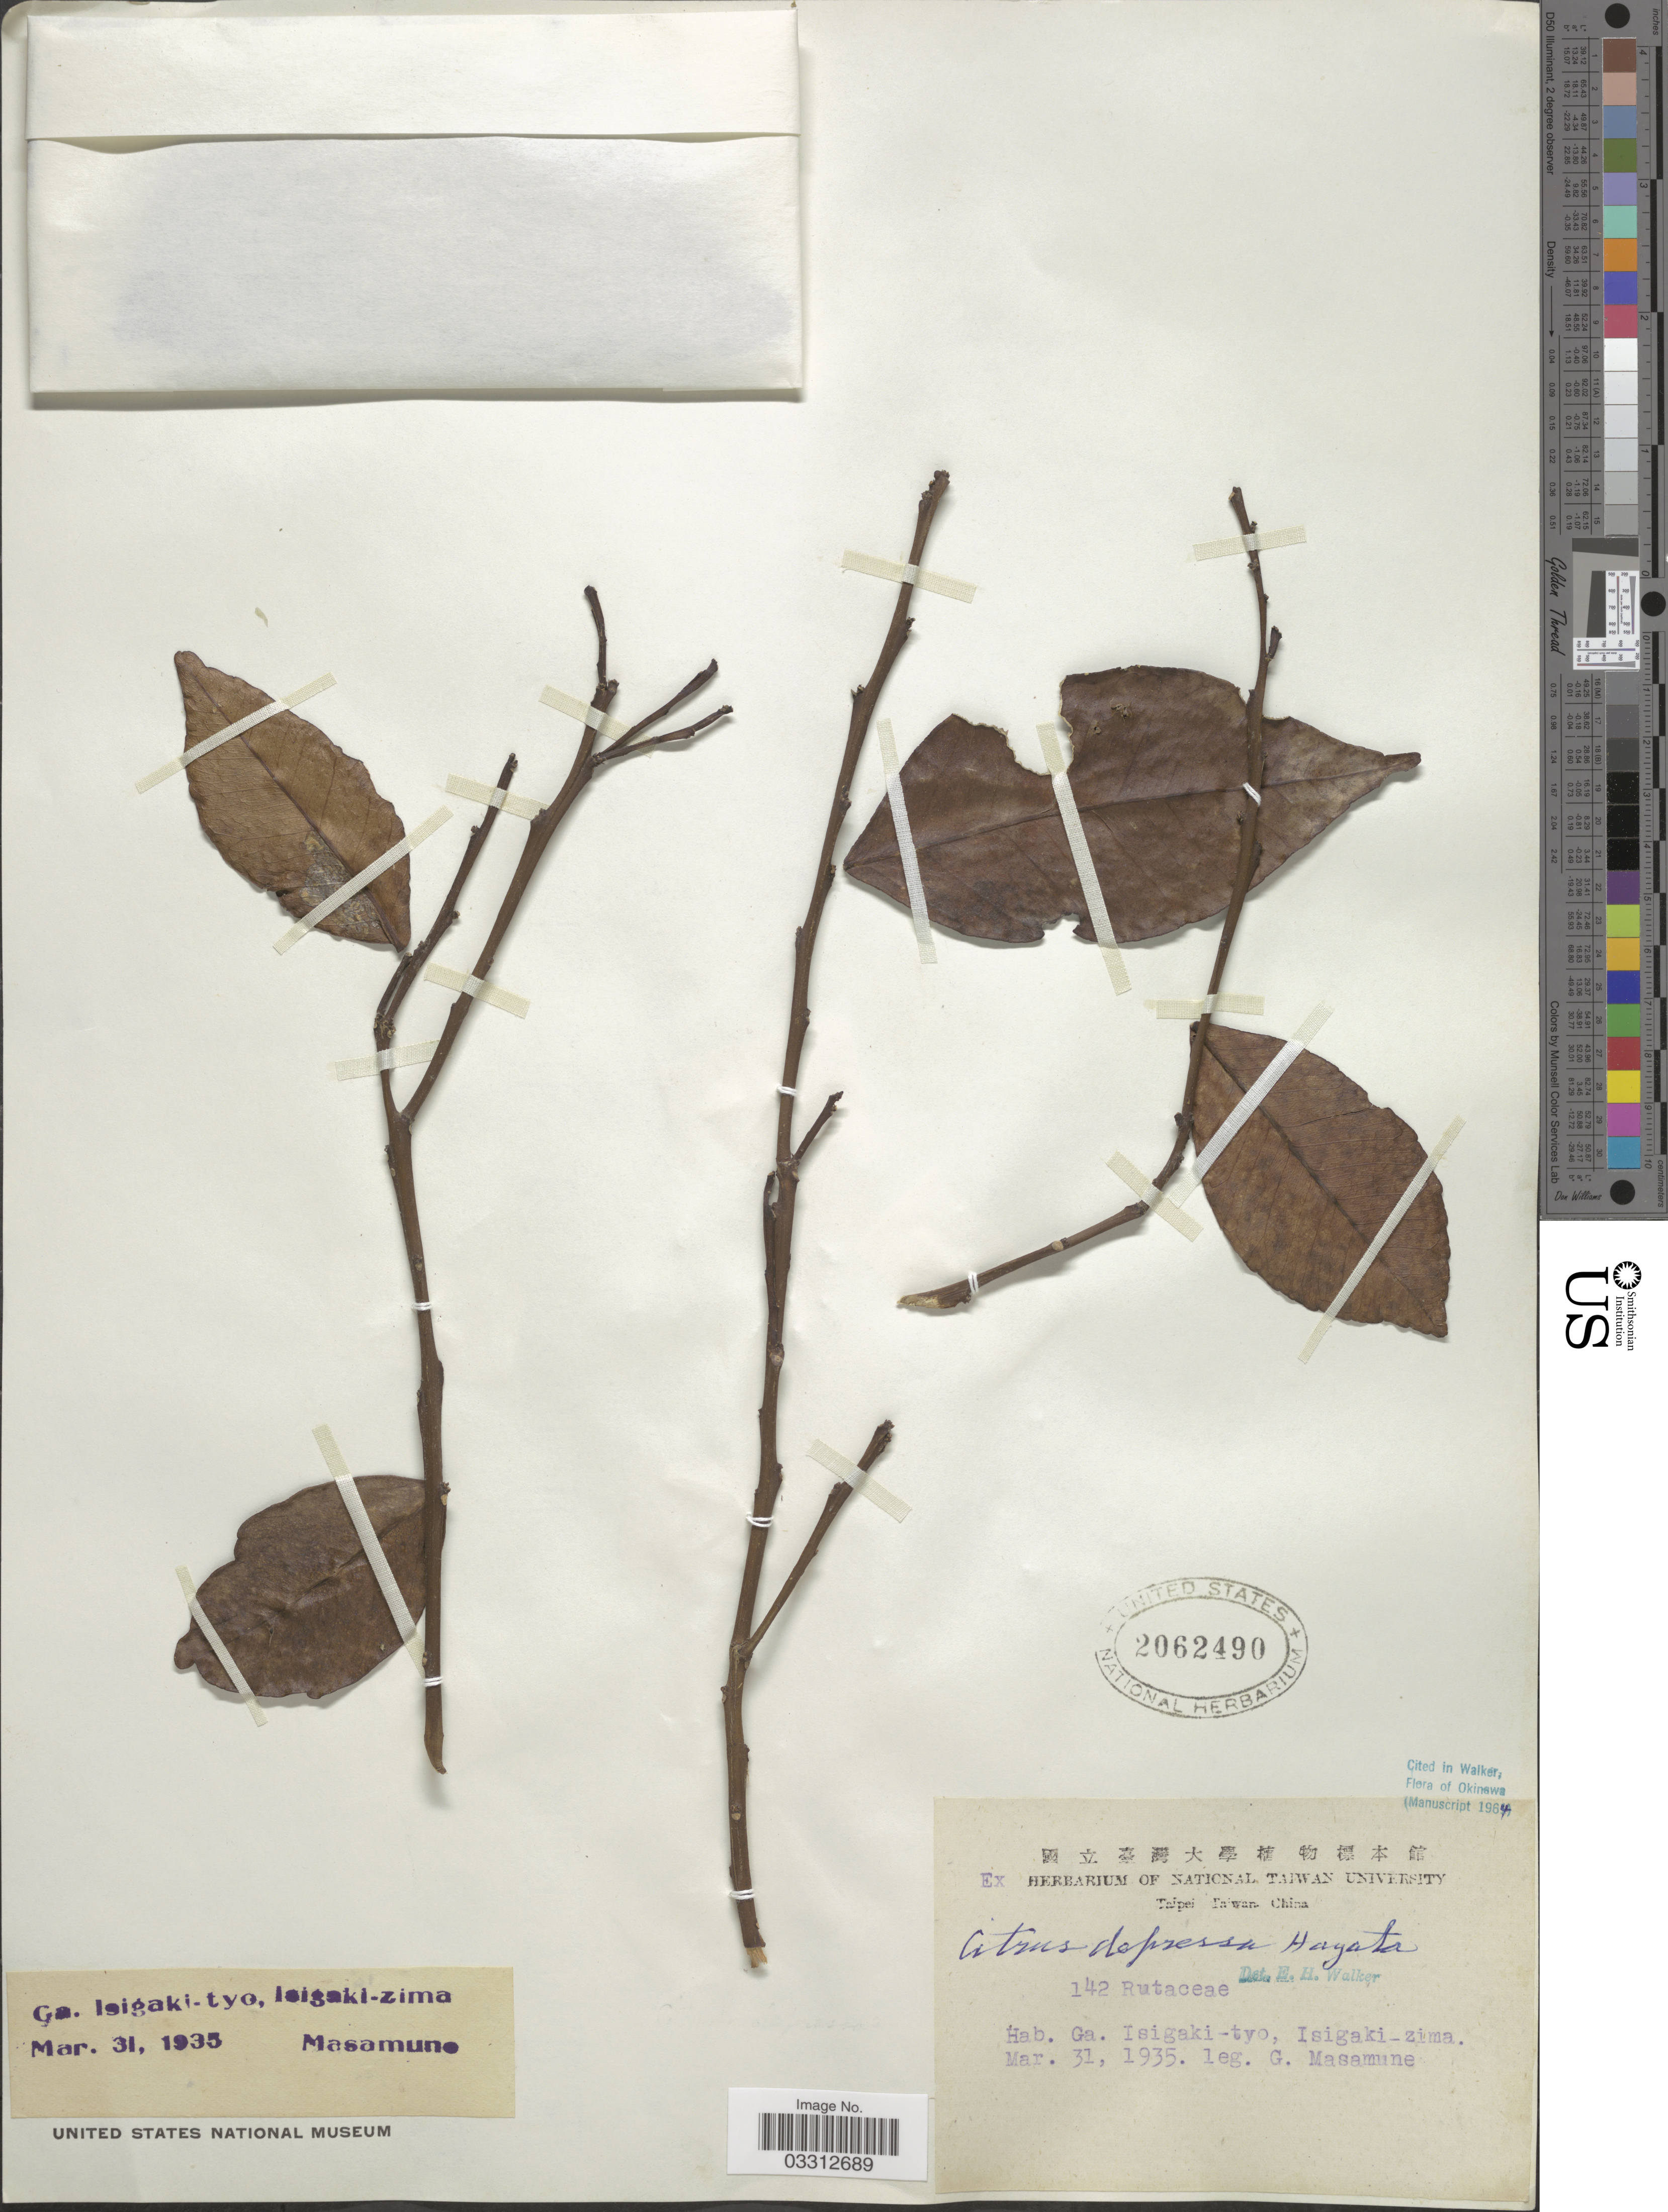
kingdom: Plantae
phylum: Tracheophyta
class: Magnoliopsida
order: Sapindales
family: Rutaceae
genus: Citrus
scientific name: Citrus depressa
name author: Hayata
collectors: G. Masamune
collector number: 142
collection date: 1935-03-31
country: Japan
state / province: Okinawa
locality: Ga. Isigaki-tyo, Isigaki-zima.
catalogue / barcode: US 2062490